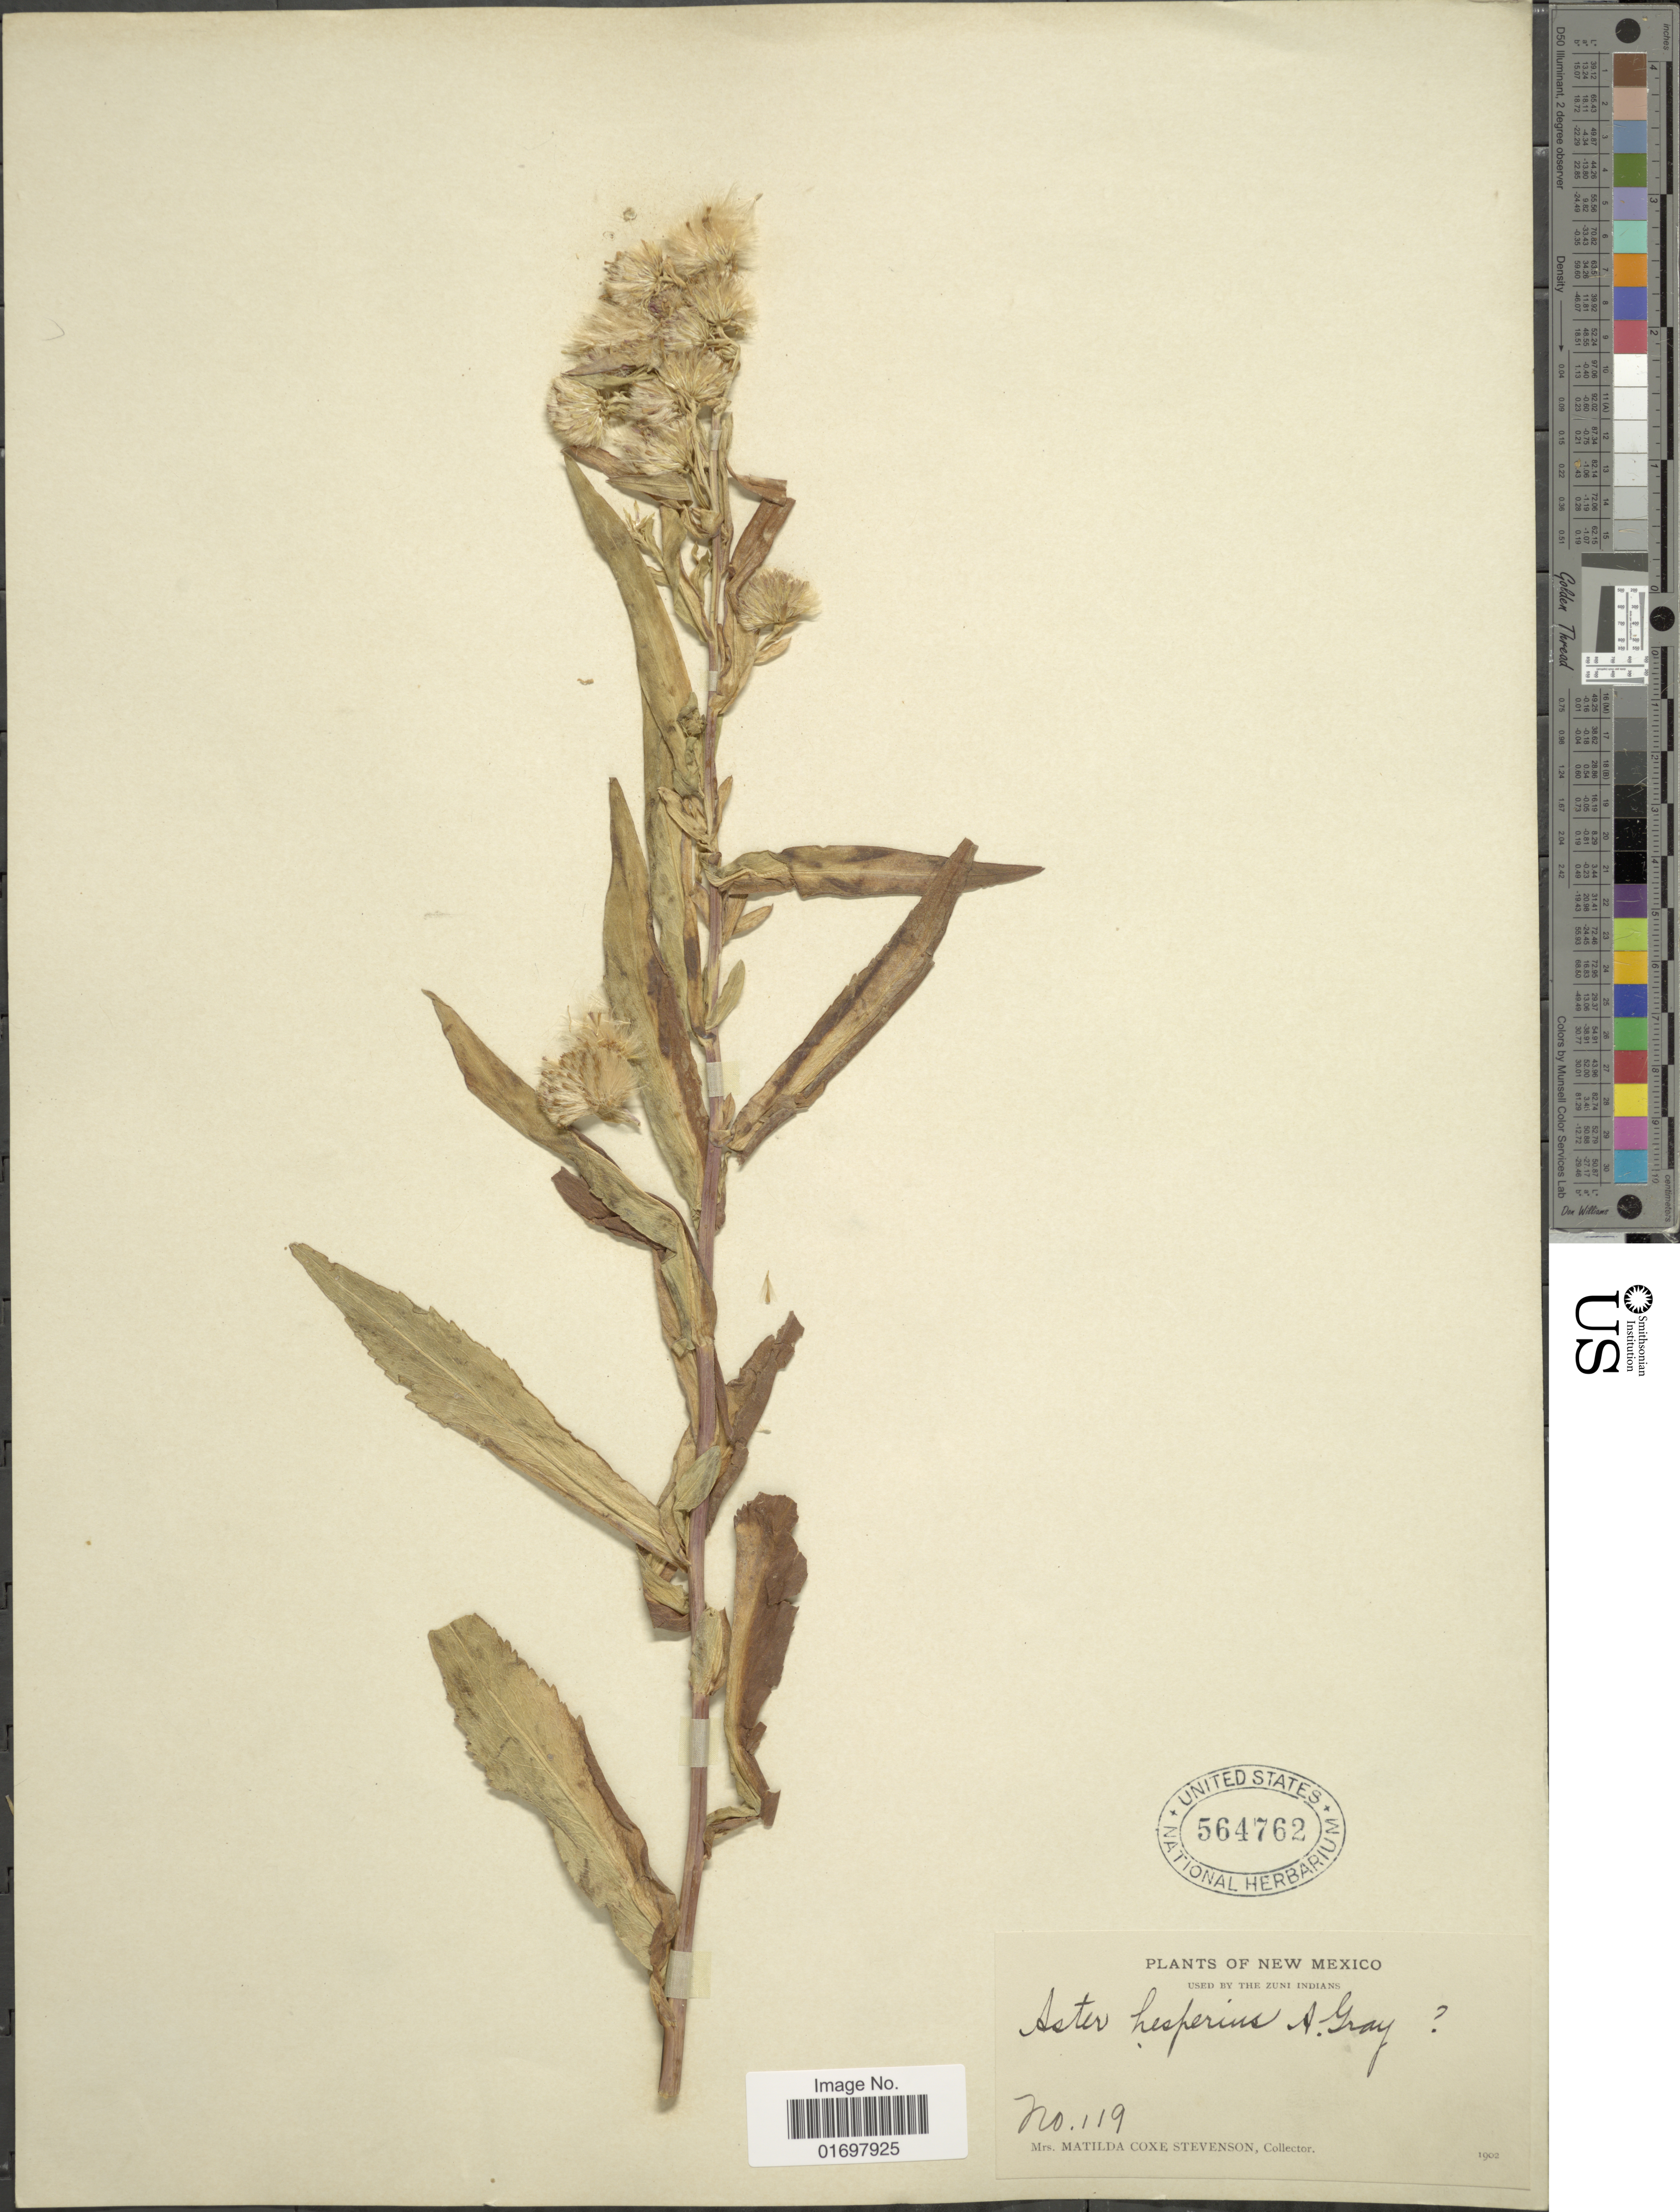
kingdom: Plantae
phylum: Tracheophyta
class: Magnoliopsida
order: Asterales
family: Asteraceae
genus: Symphyotrichum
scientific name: Symphyotrichum lanceolatum var. hesperium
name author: (A. Gray) G.L. Nesom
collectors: M. Stevenson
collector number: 119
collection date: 1902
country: United States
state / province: New Mexico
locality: New Mexico.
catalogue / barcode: US 564762